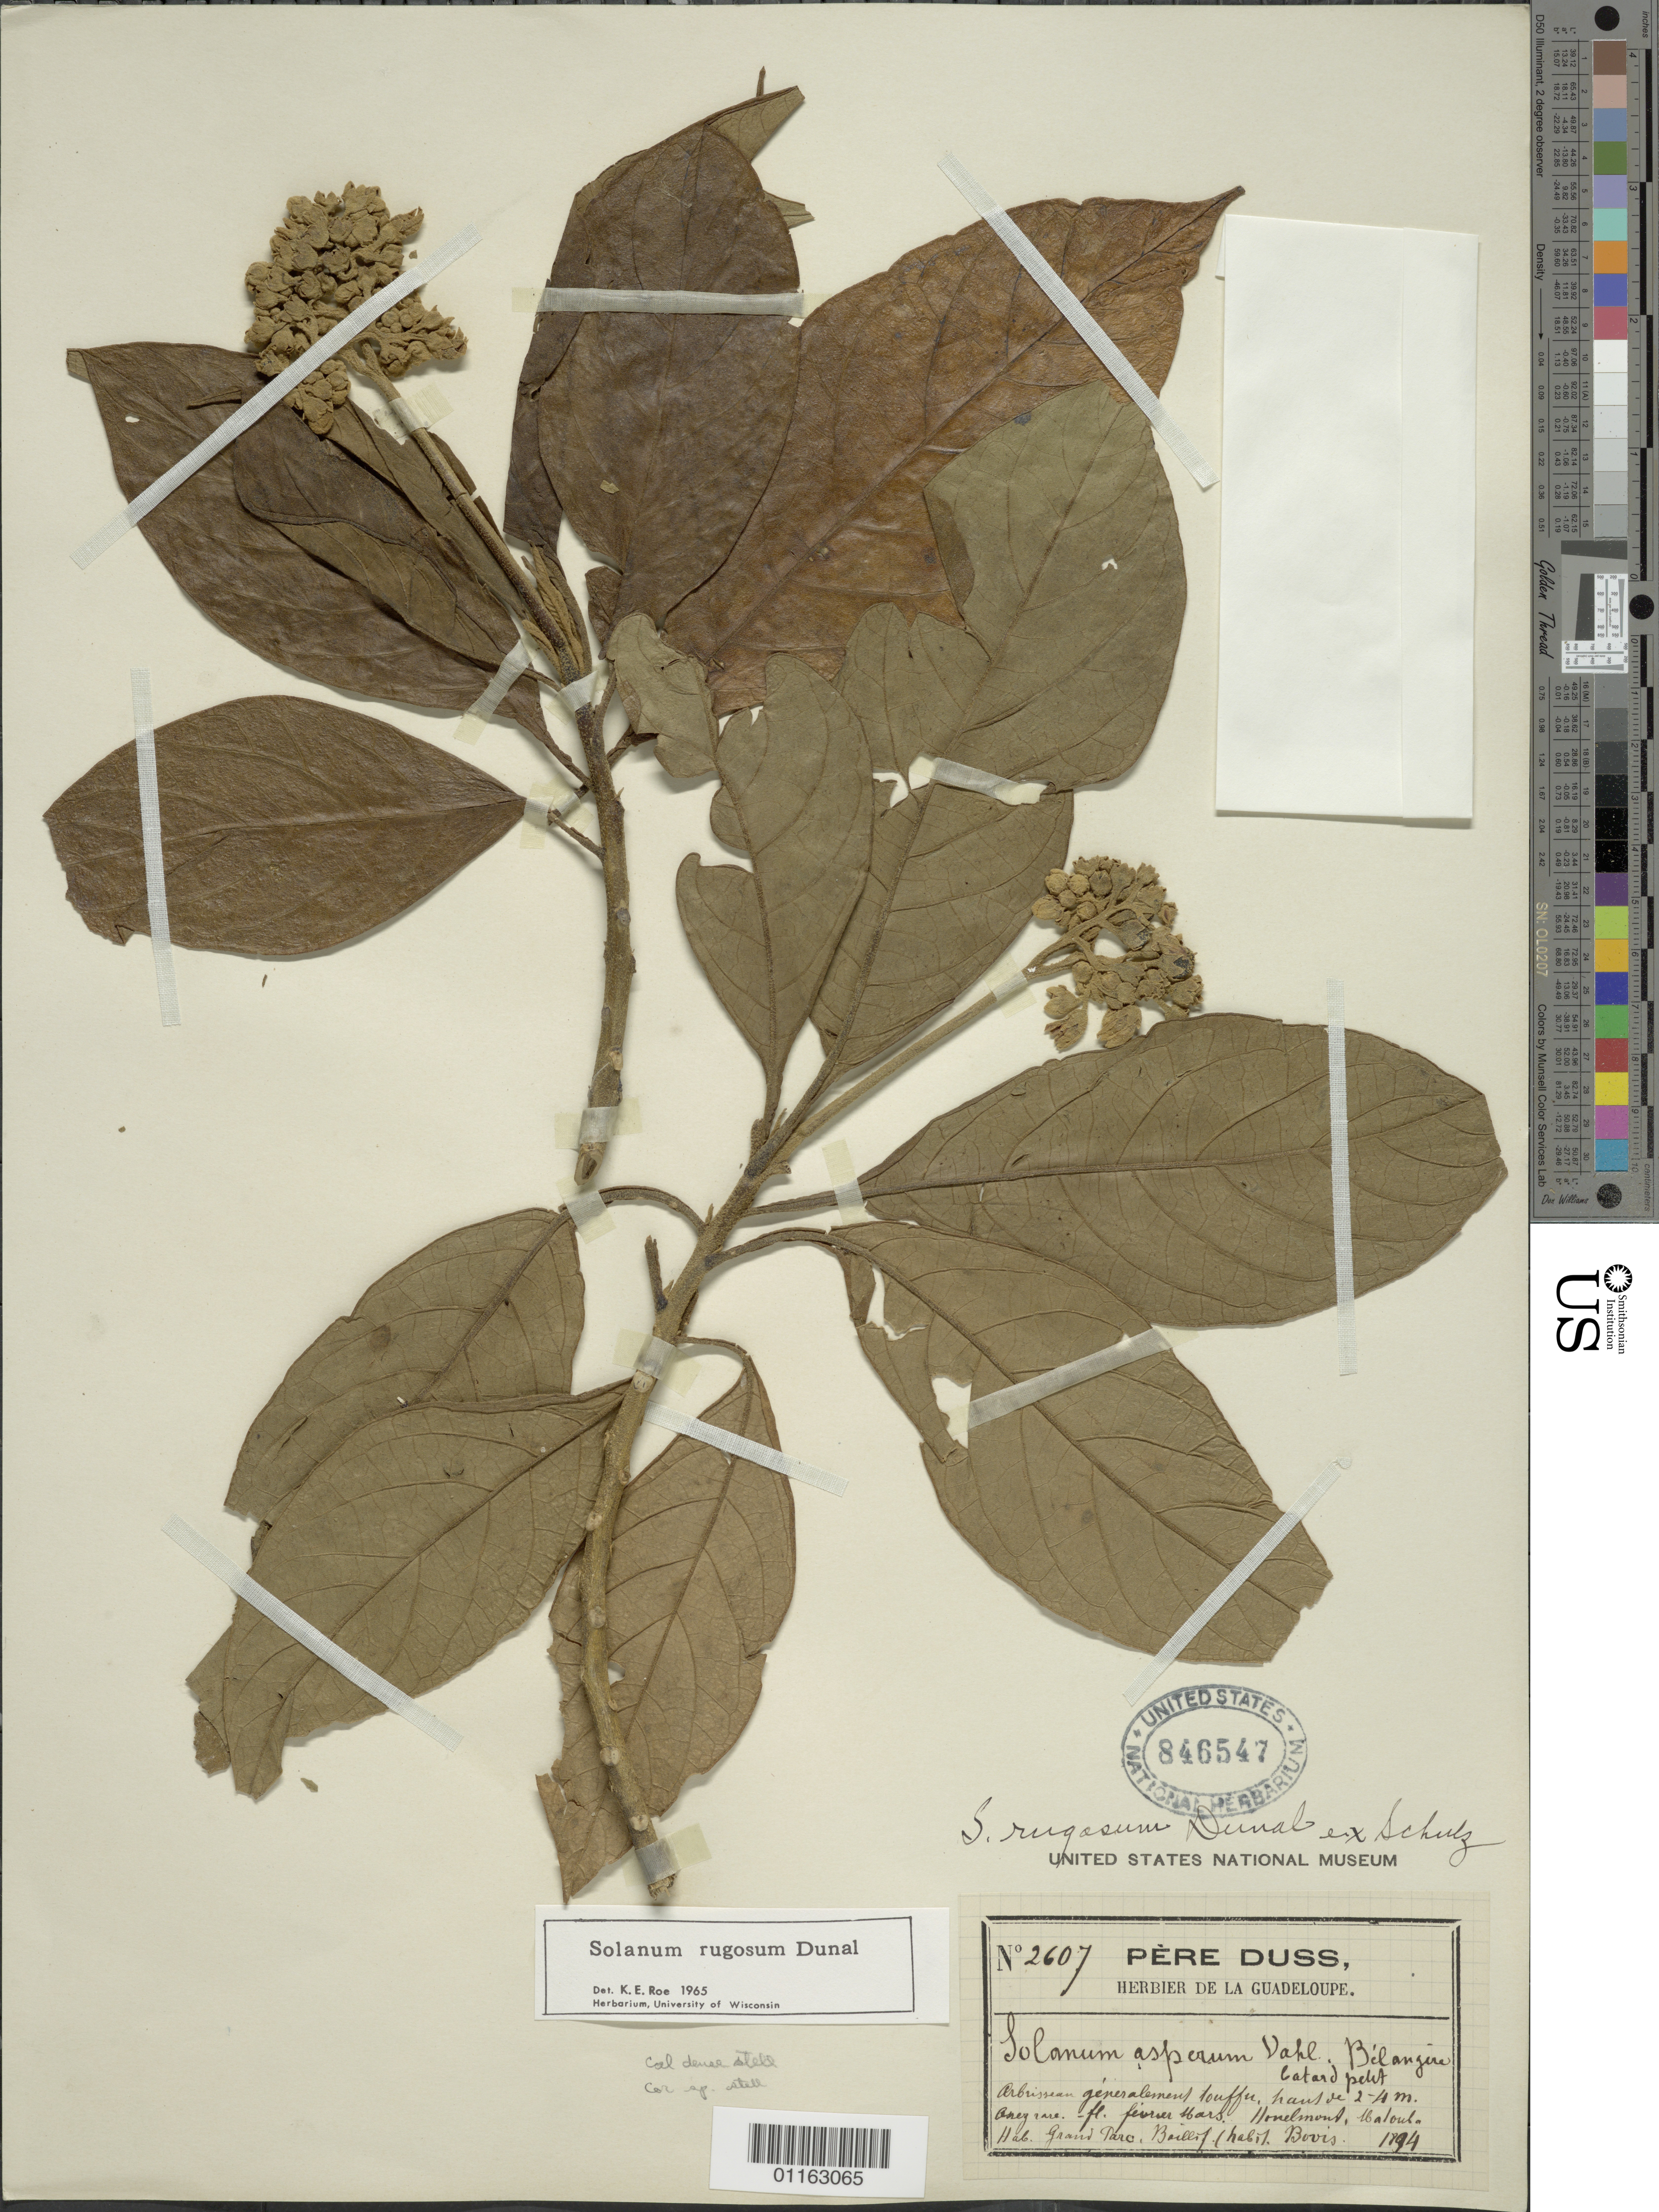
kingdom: Plantae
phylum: Tracheophyta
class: Magnoliopsida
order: Solanales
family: Solanaceae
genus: Solanum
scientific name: Solanum rugosum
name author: Dunal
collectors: Père Duss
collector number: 2607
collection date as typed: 1894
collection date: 1894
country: Guadeloupe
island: Basse-Terre I.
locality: Houlmont, Matouba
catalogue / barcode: US 846547